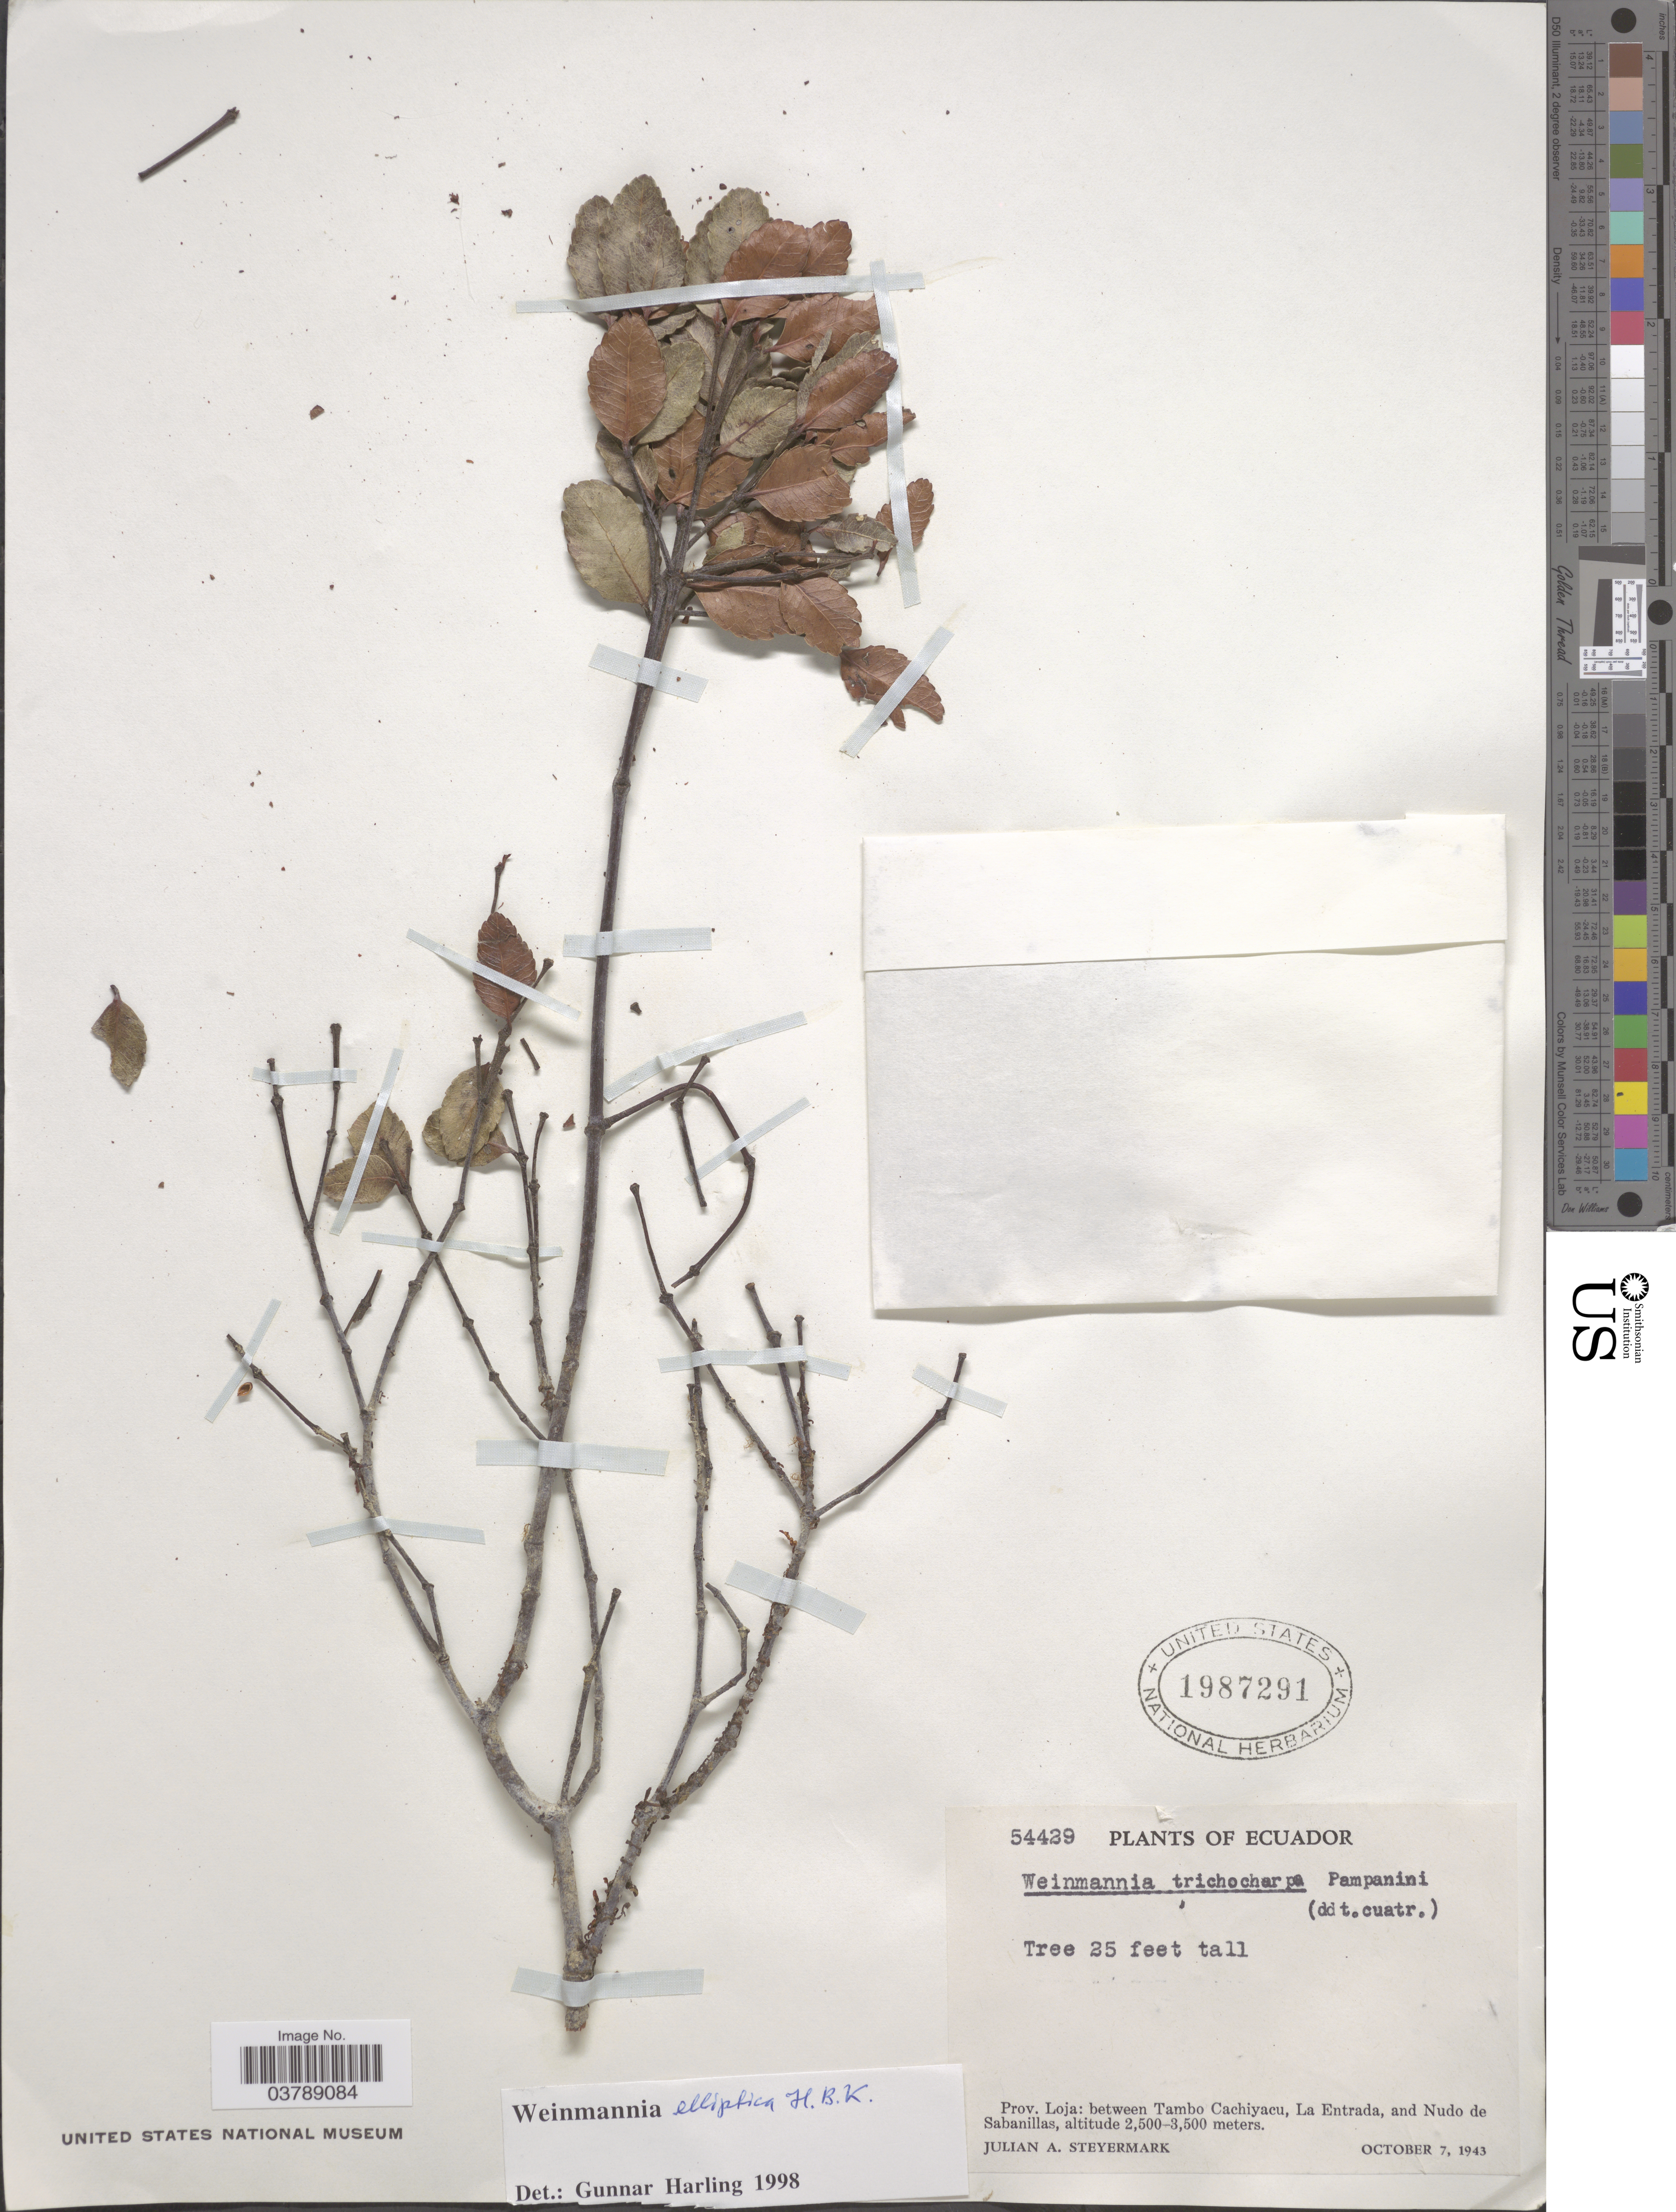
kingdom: Plantae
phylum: Tracheophyta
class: Magnoliopsida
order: Oxalidales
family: Cunoniaceae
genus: Weinmannia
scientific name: Weinmannia elliptica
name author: Kunth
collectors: J. Steyermark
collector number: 54429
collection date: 1943-10-07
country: Ecuador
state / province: Loja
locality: Between Tambo Cachiyacu, La Entrada, and Nudo de Sabanillas.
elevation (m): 2500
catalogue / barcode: US 1987291